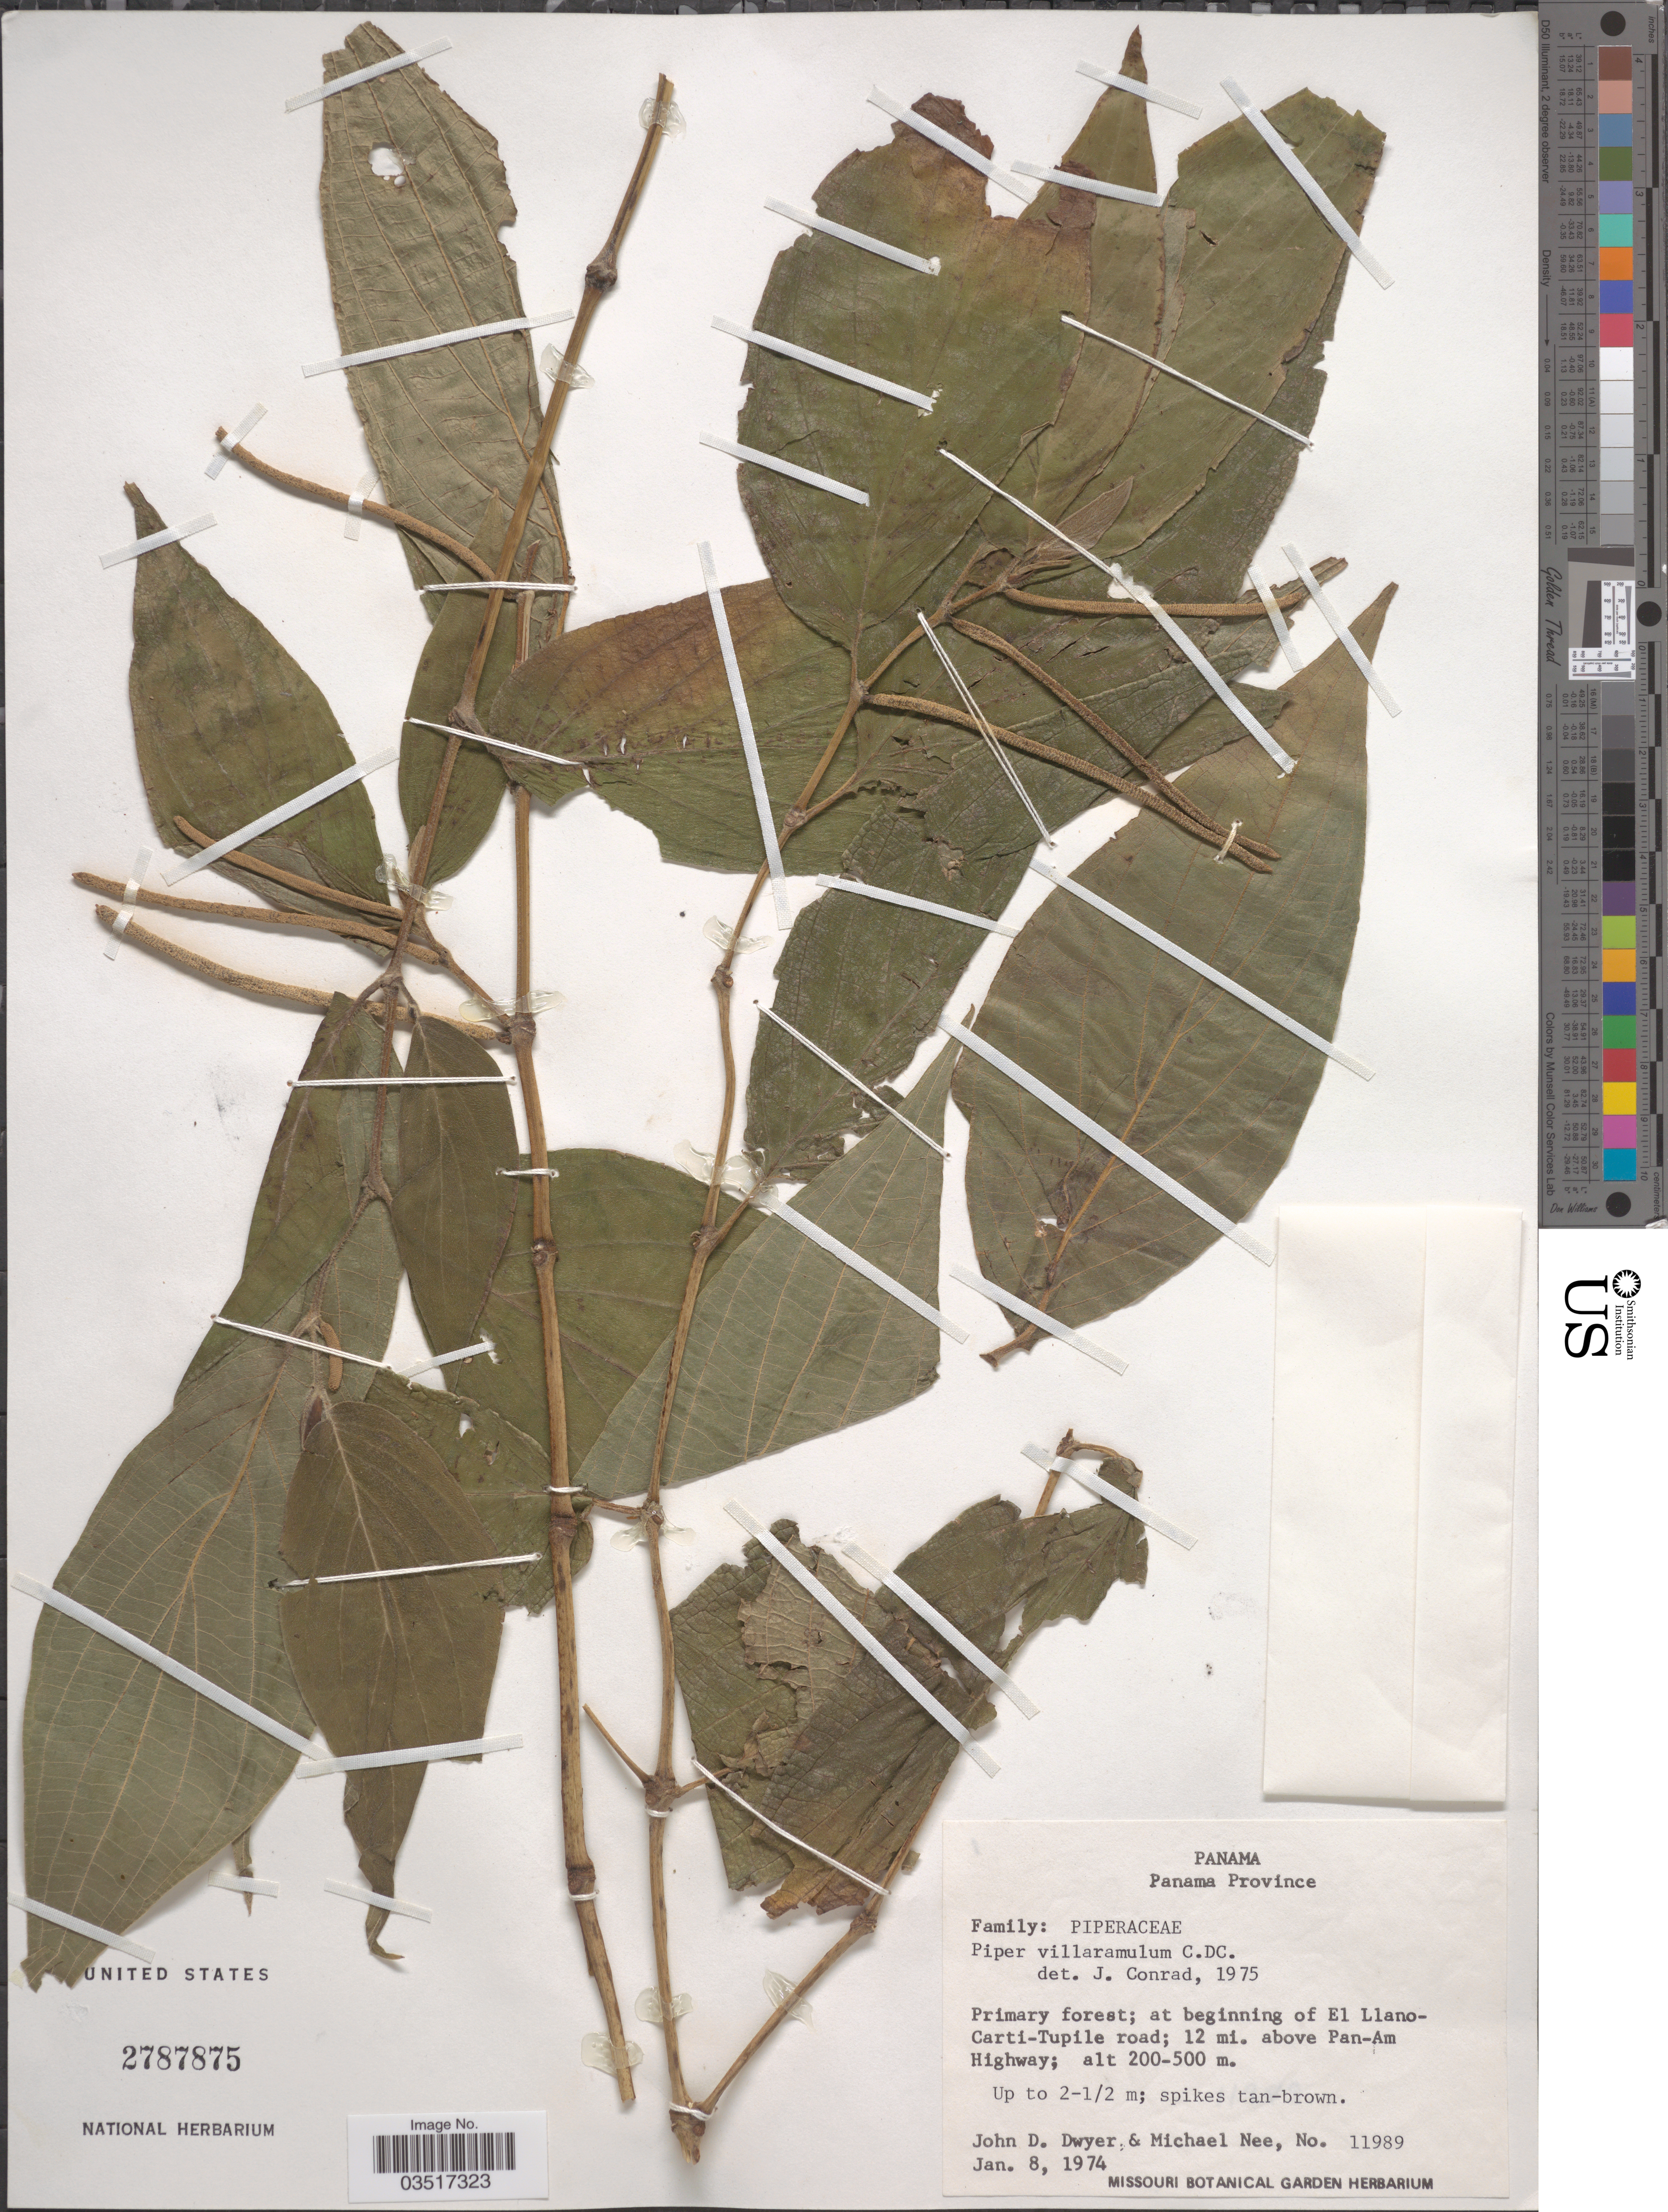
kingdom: Plantae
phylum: Tracheophyta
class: Magnoliopsida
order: Piperales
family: Piperaceae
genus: Piper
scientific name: Piper villiramulum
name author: C. DC.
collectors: J. D. Dwyer & M. Nee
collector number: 11989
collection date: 1974-01-08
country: Panama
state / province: Panamá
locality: At beginning of El Llano-Carti-Tupile road; 12 mi. above Pan-Am Highway.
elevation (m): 200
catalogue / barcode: US 2787875